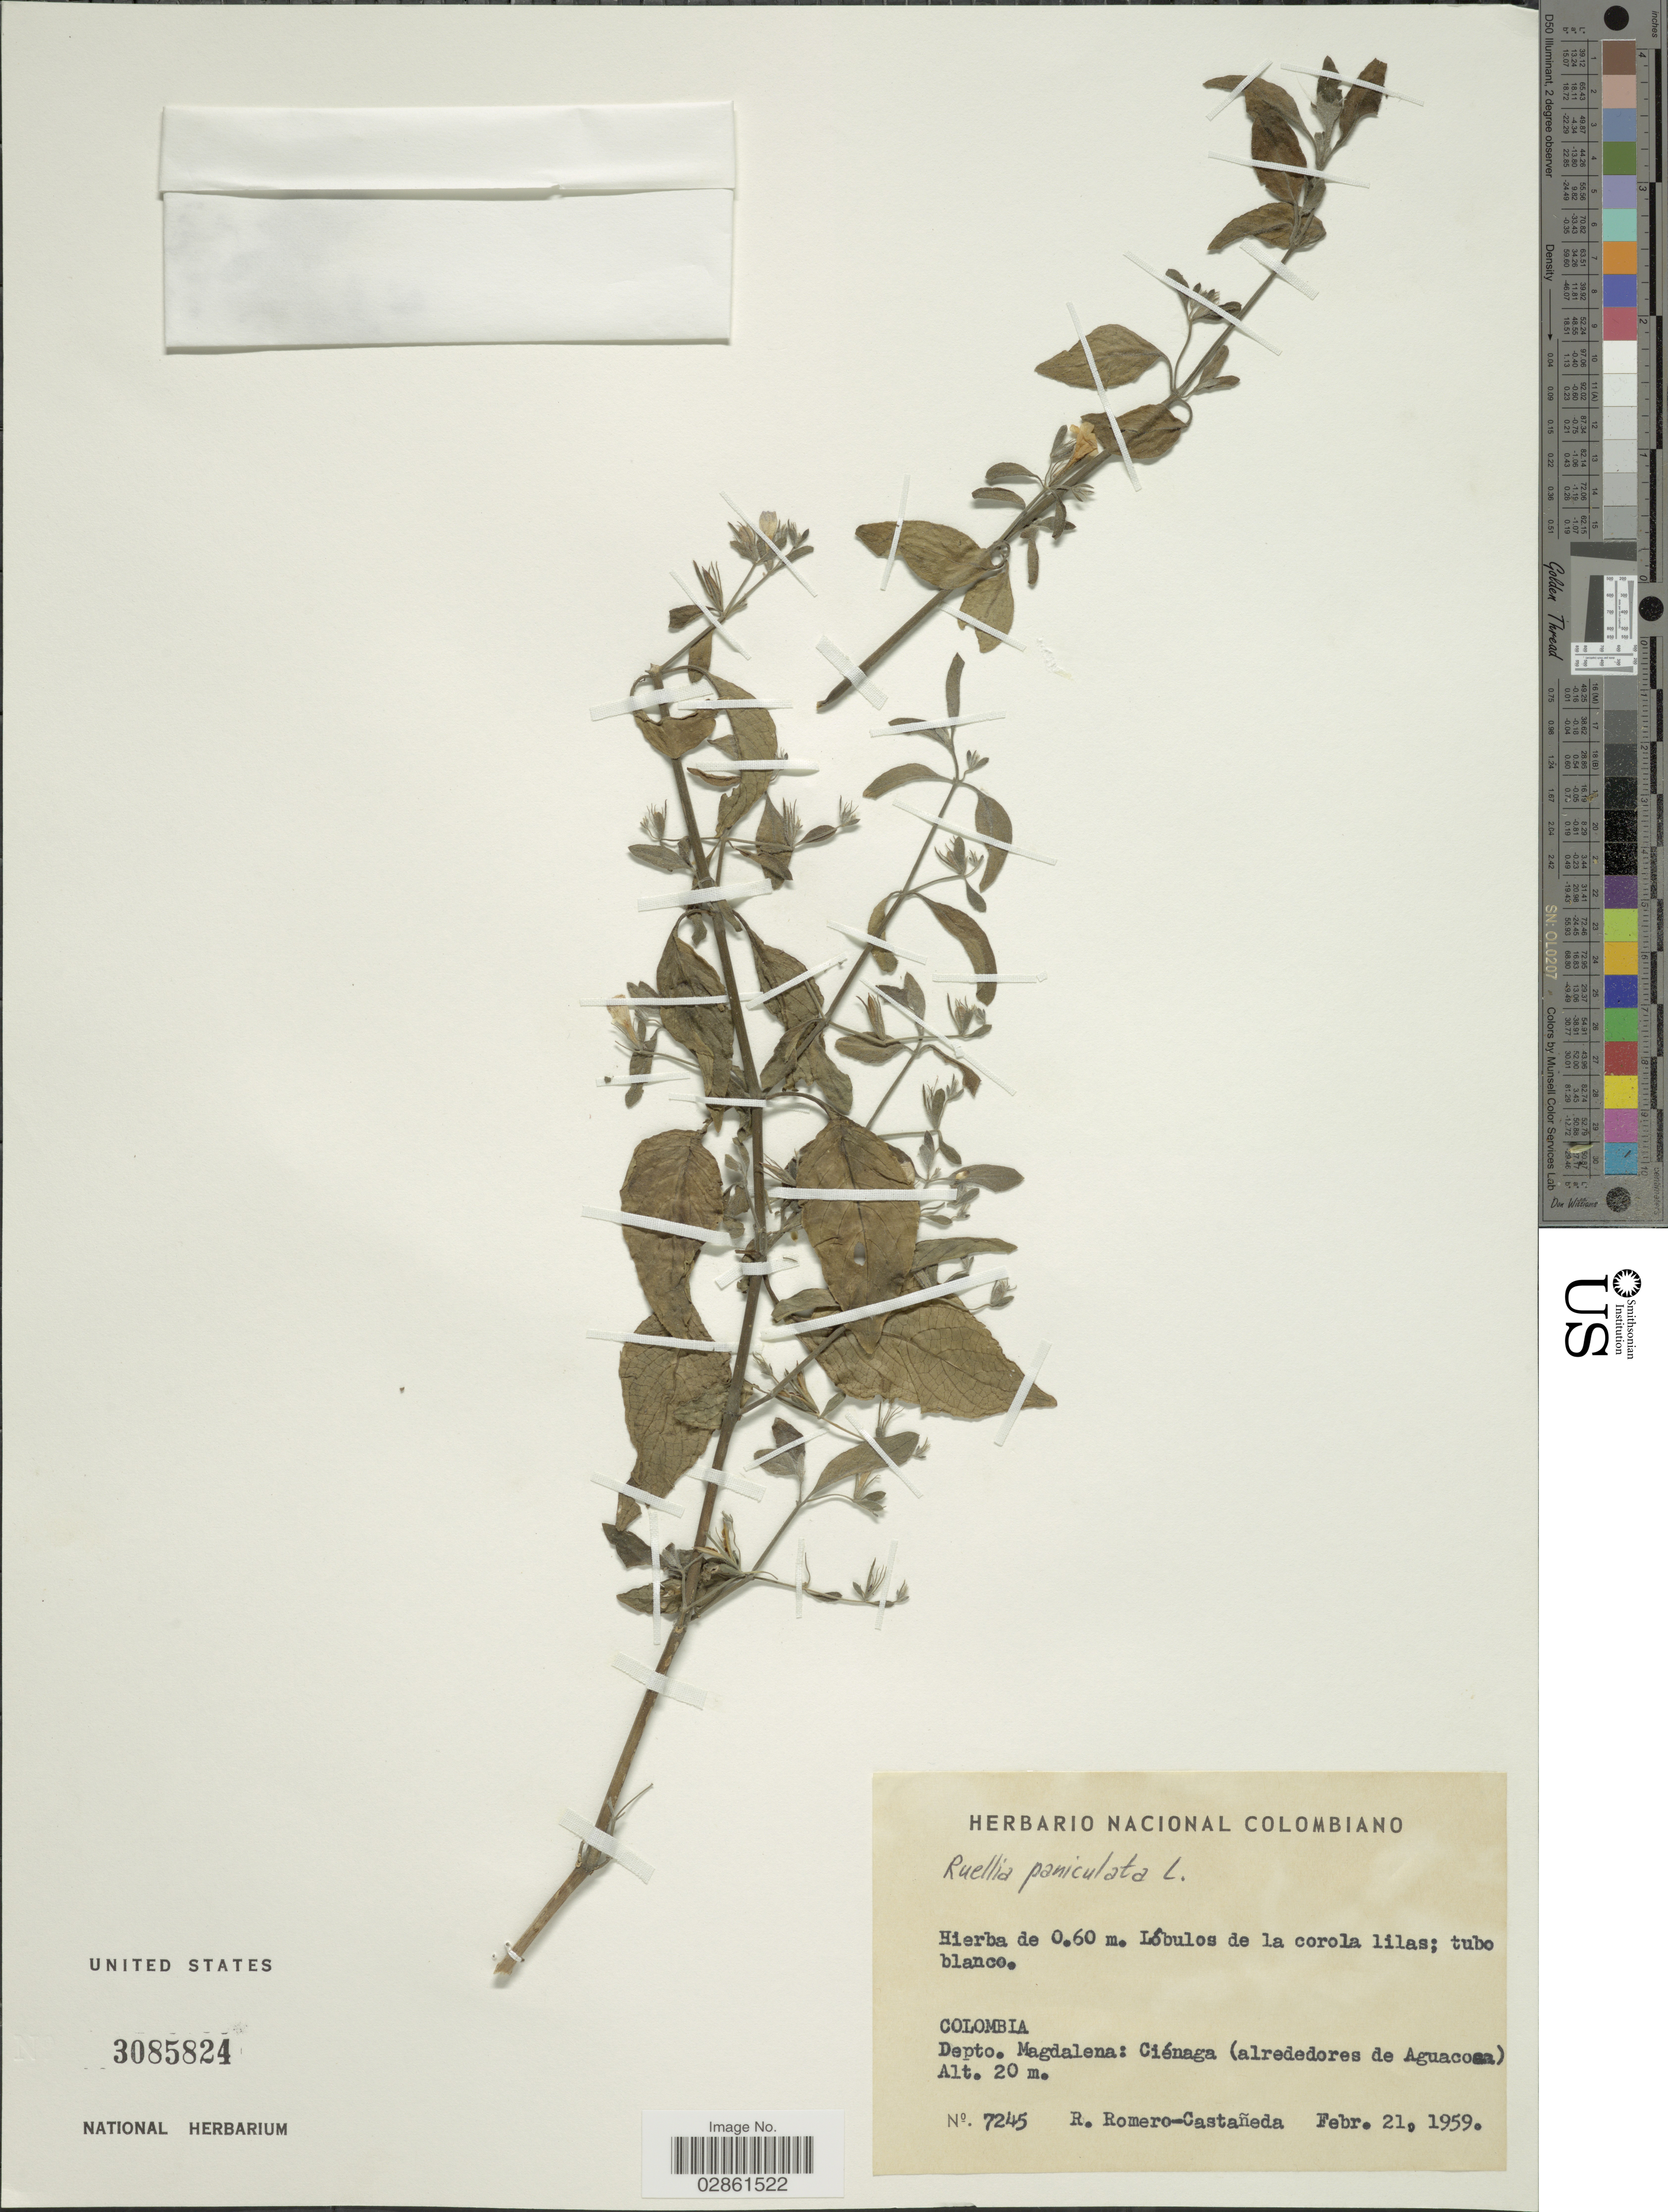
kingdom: Plantae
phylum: Tracheophyta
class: Magnoliopsida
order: Lamiales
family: Acanthaceae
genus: Ruellia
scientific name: Ruellia paniculata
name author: L.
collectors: R. Romero Castañeda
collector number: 7245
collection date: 1959-02-21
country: Colombia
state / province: Magdalena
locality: Depto. Magdalena: Ciénaga (alrededores de Aguacosa [interpreted]).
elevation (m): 20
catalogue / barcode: US 3085824